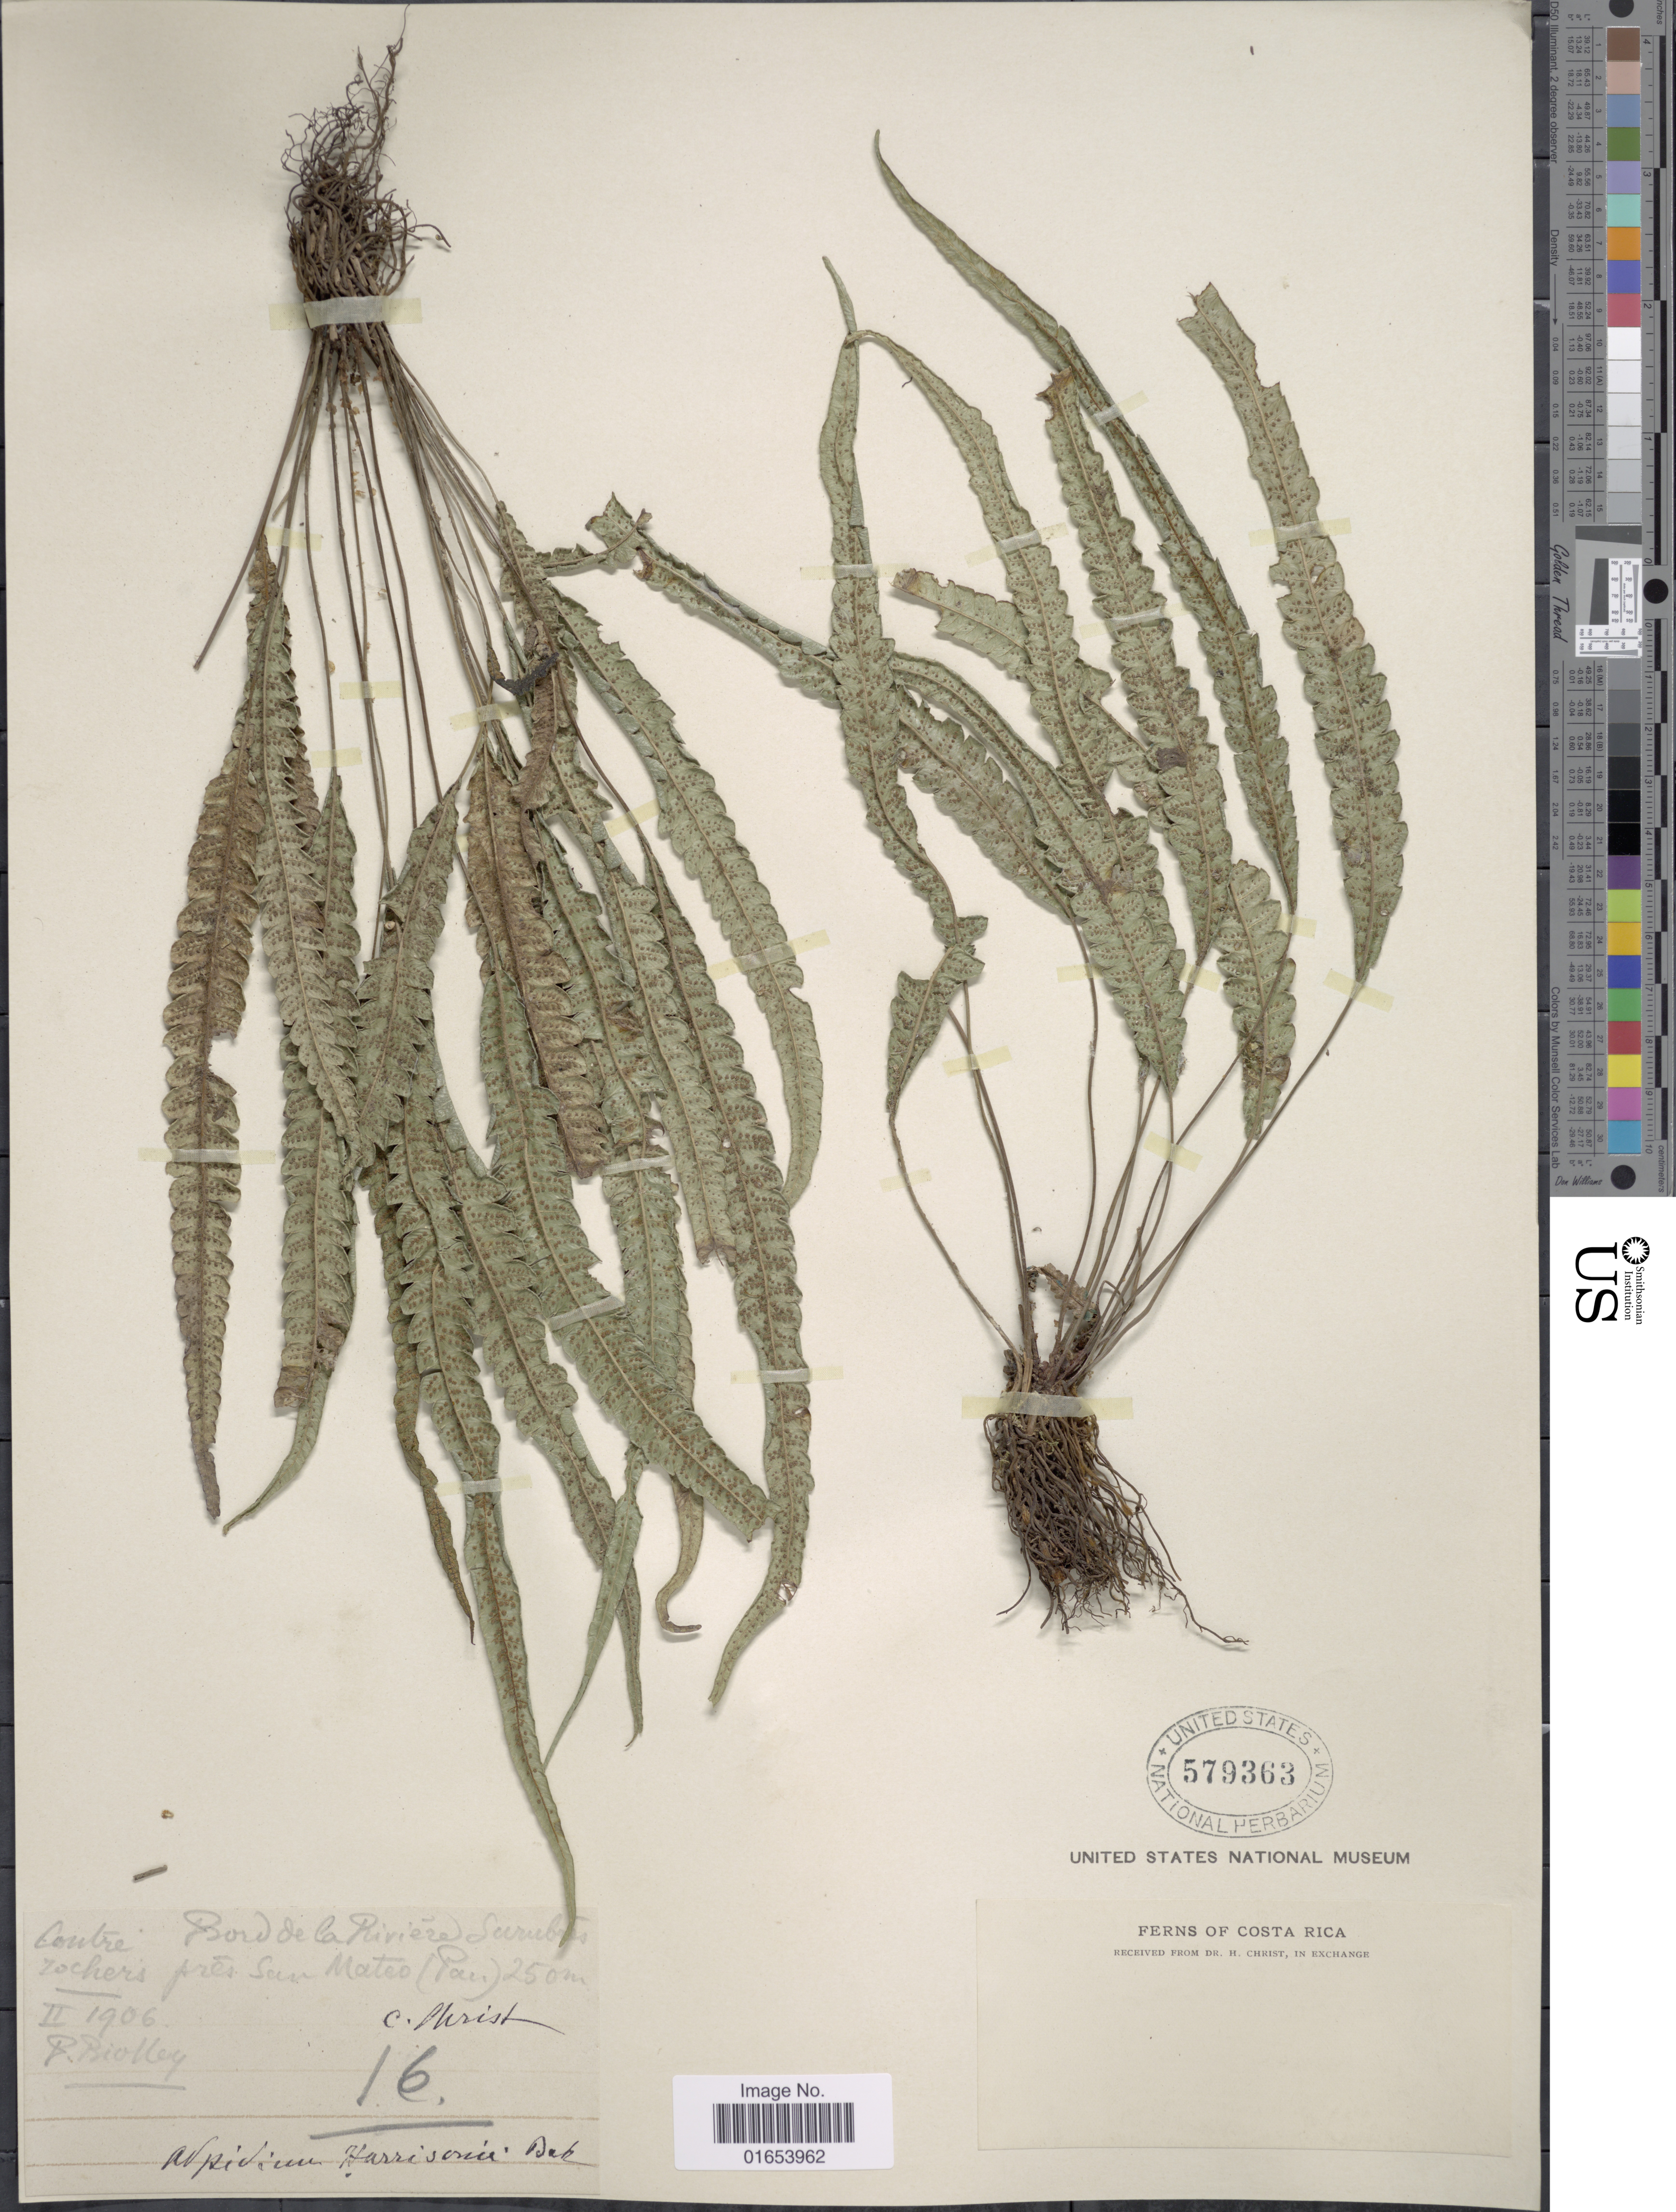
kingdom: Plantae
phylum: Tracheophyta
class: Polypodiopsida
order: Polypodiales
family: Thelypteridaceae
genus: Goniopteris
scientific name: Goniopteris francoana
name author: (E. Fourn.) Á. Löve & D. Löve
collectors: P. Biolley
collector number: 16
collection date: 1906-02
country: Costa Rica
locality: Bord de La Riviera Surubres pres San Mateo (Pac.)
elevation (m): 250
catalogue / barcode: US 579363